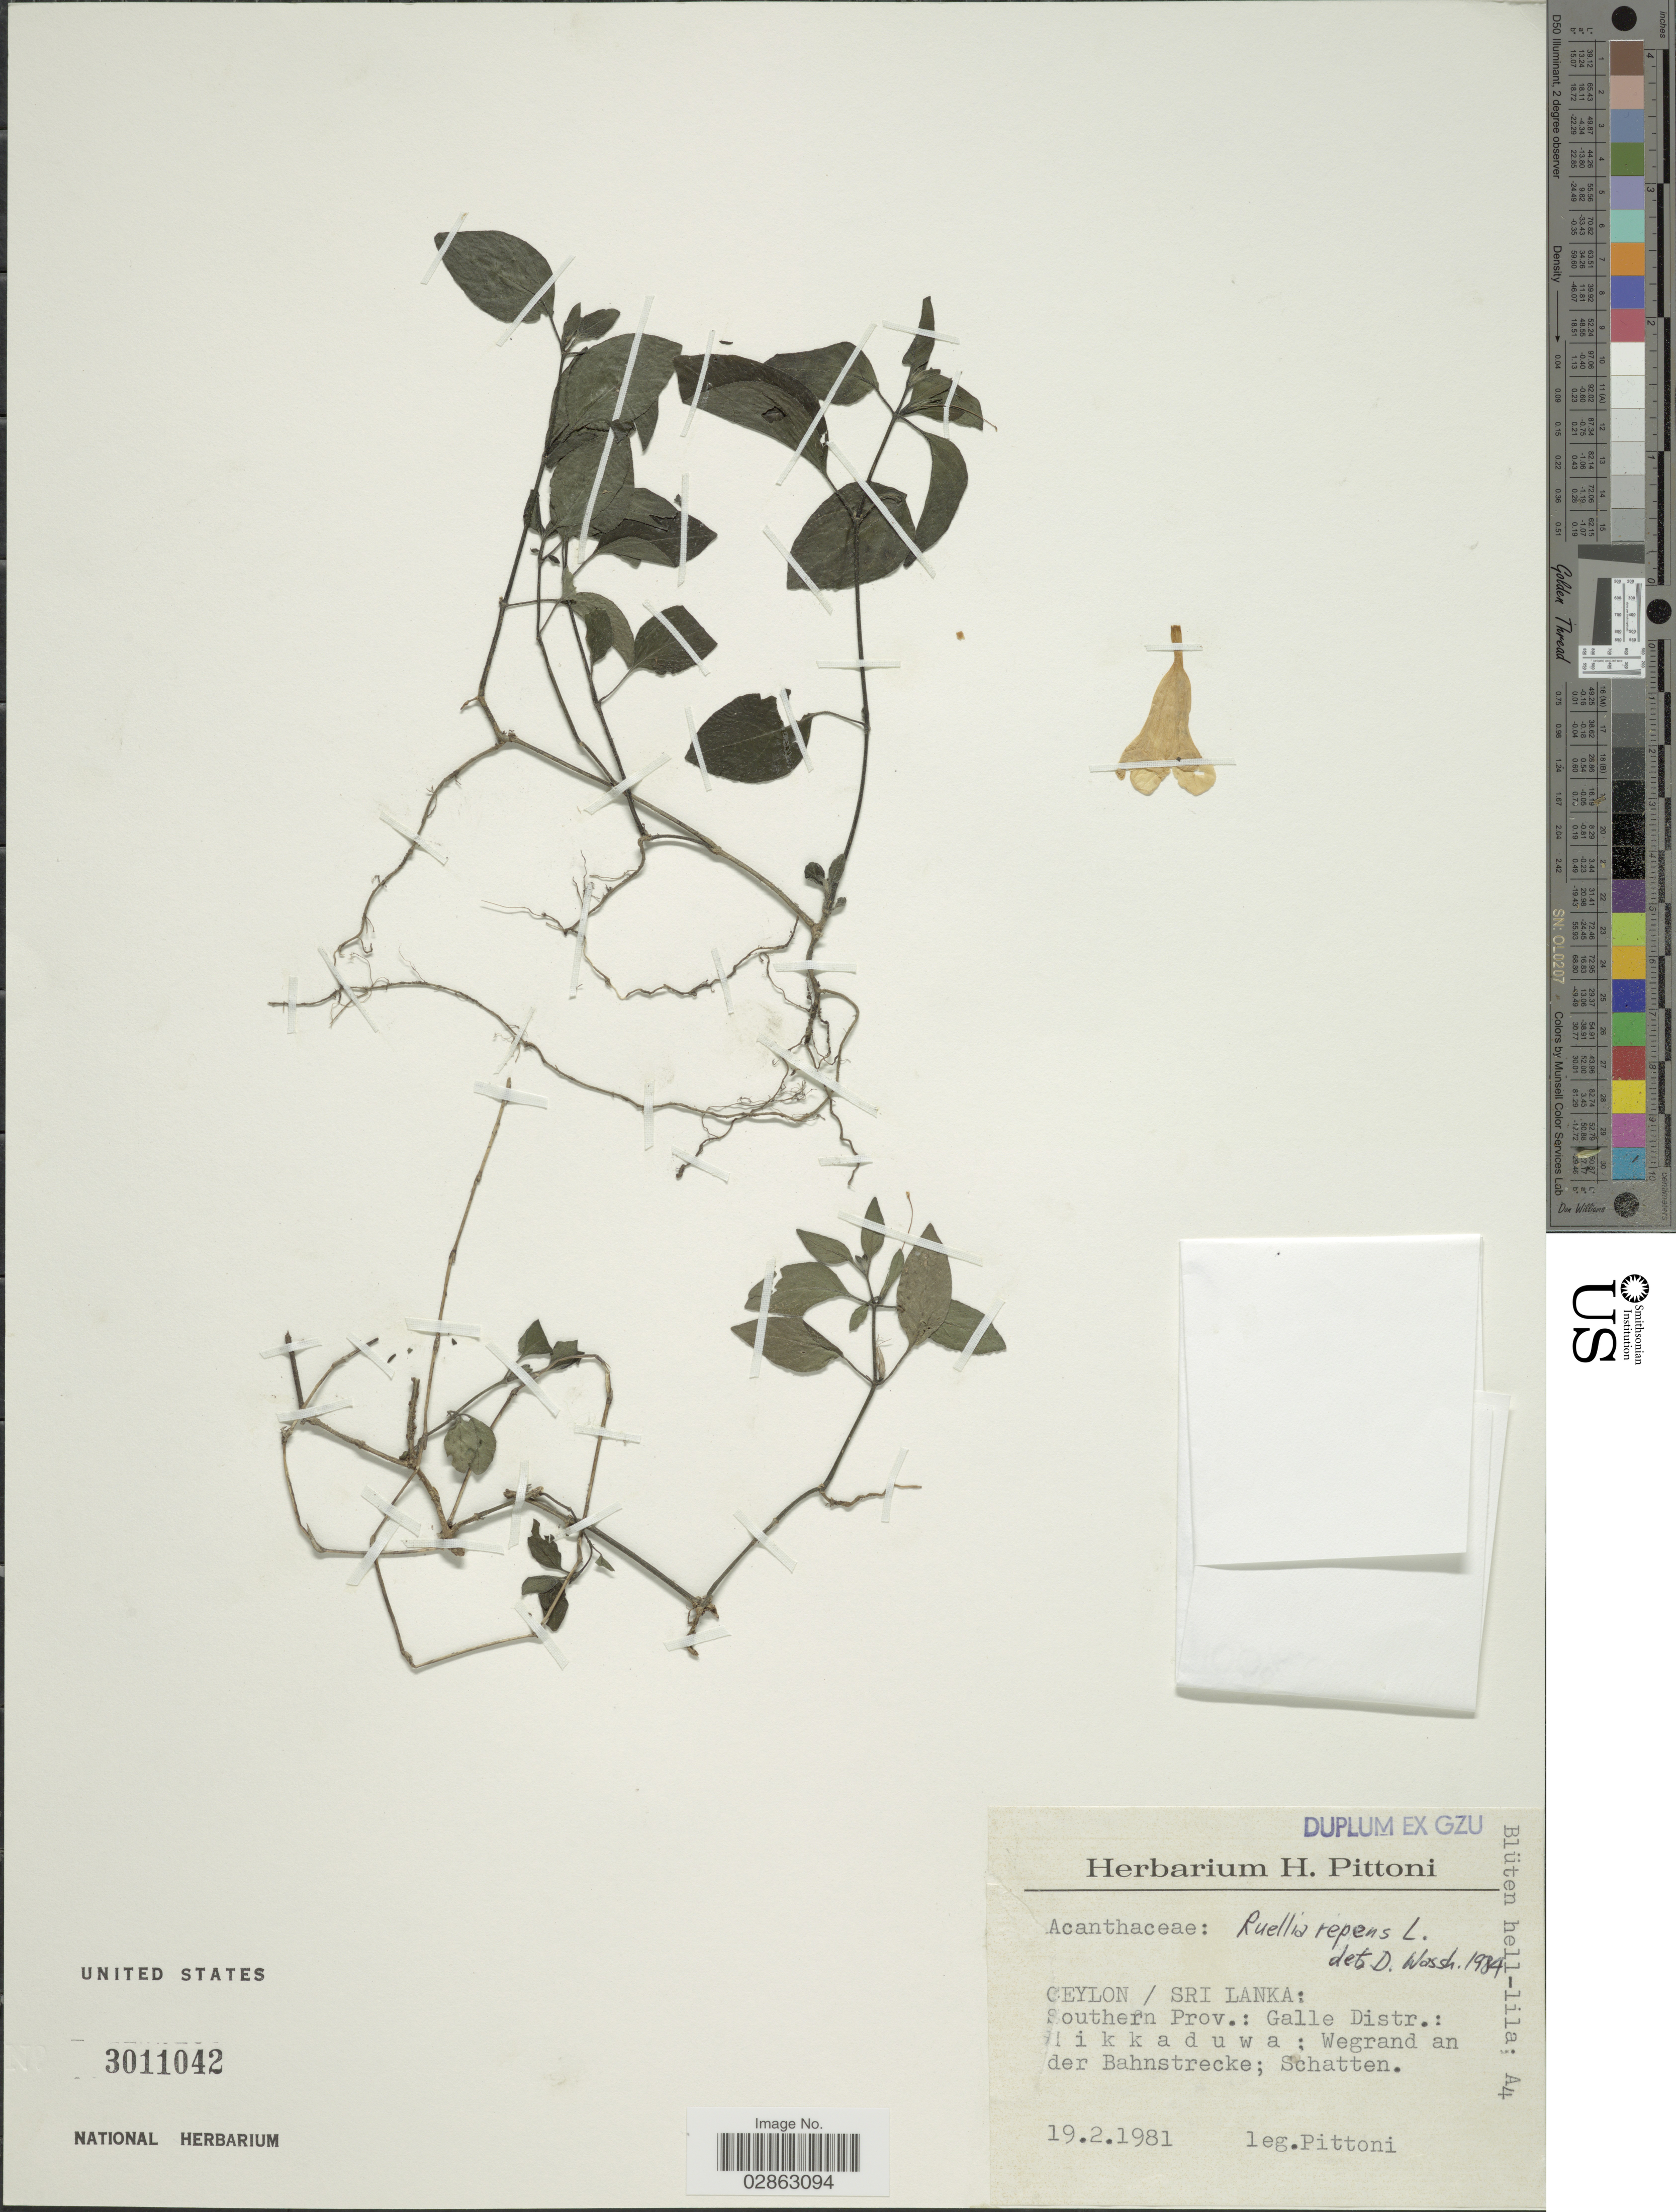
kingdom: Plantae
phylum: Tracheophyta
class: Magnoliopsida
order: Lamiales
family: Acanthaceae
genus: Ruellia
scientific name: Ruellia prostrata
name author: Poir.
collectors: H. Pittoni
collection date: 1981-02-19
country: Sri Lanka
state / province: Southern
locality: Ceylon. Galle Distr. Hikkaduwa.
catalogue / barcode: US 3011042